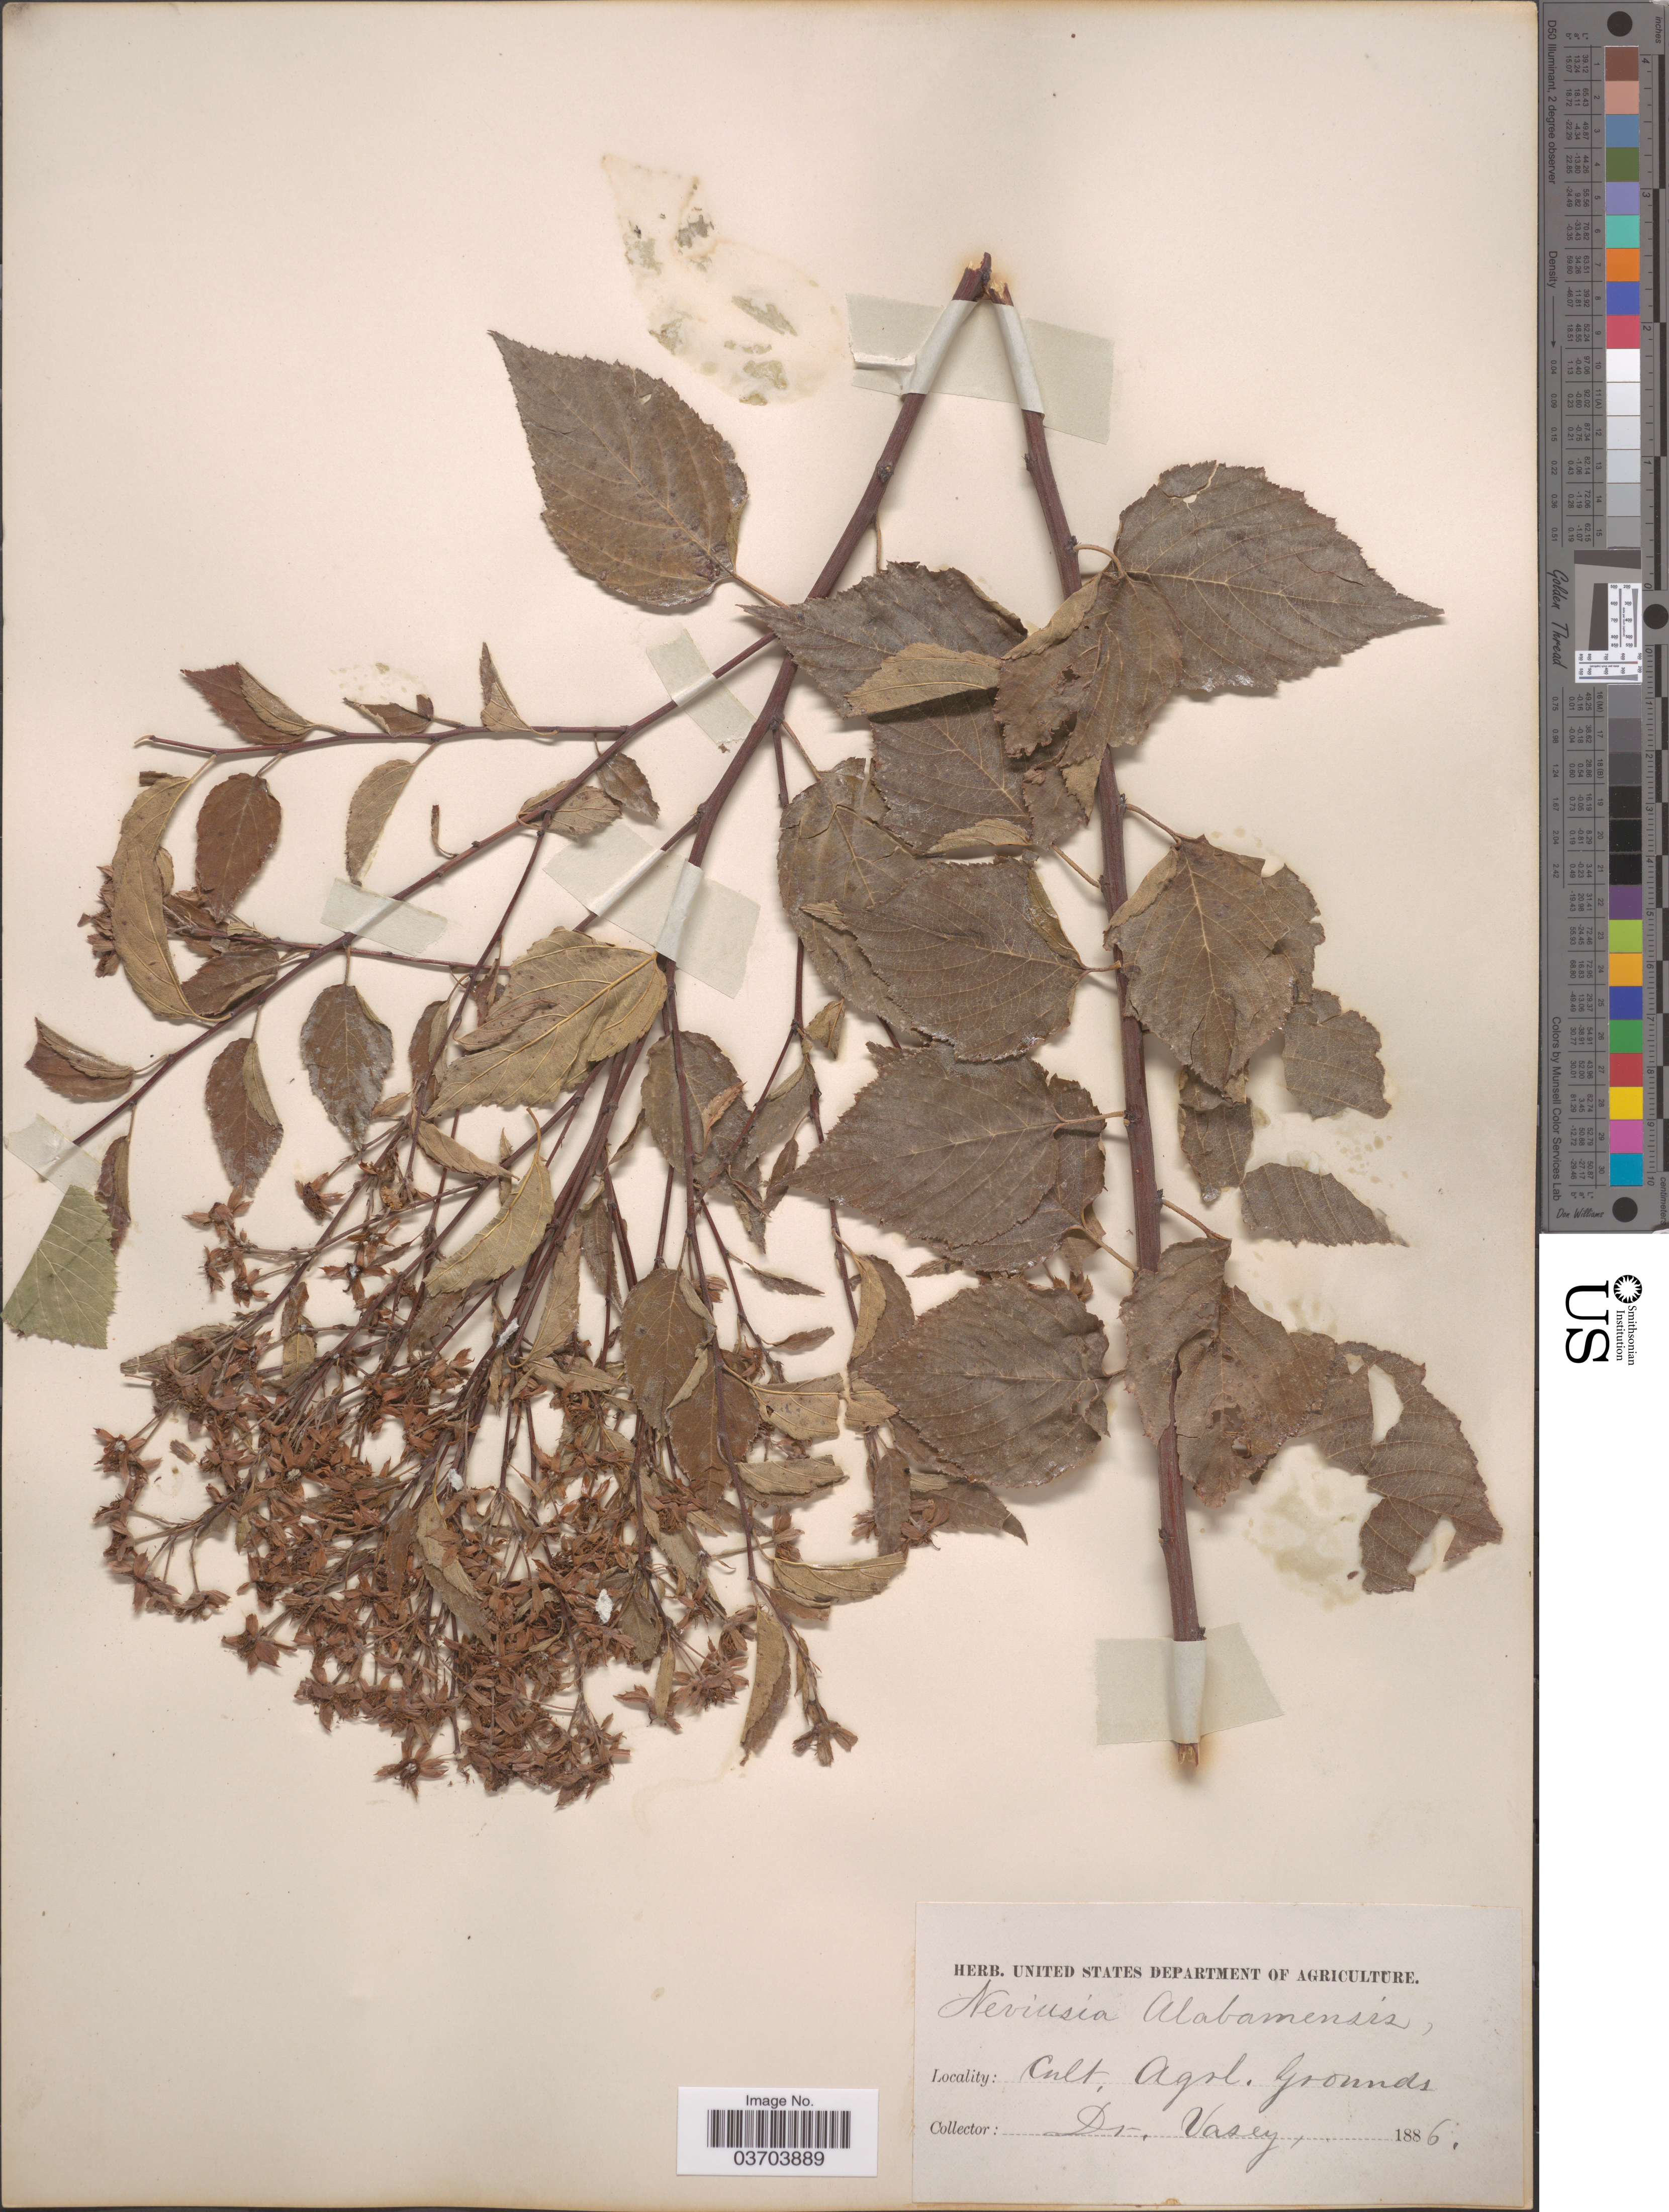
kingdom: Plantae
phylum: Tracheophyta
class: Magnoliopsida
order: Rosales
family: Rosaceae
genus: Neviusia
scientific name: Neviusia alabamensis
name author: A. Gray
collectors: Vasey, --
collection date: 1886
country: United States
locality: Agrl. Grounds.